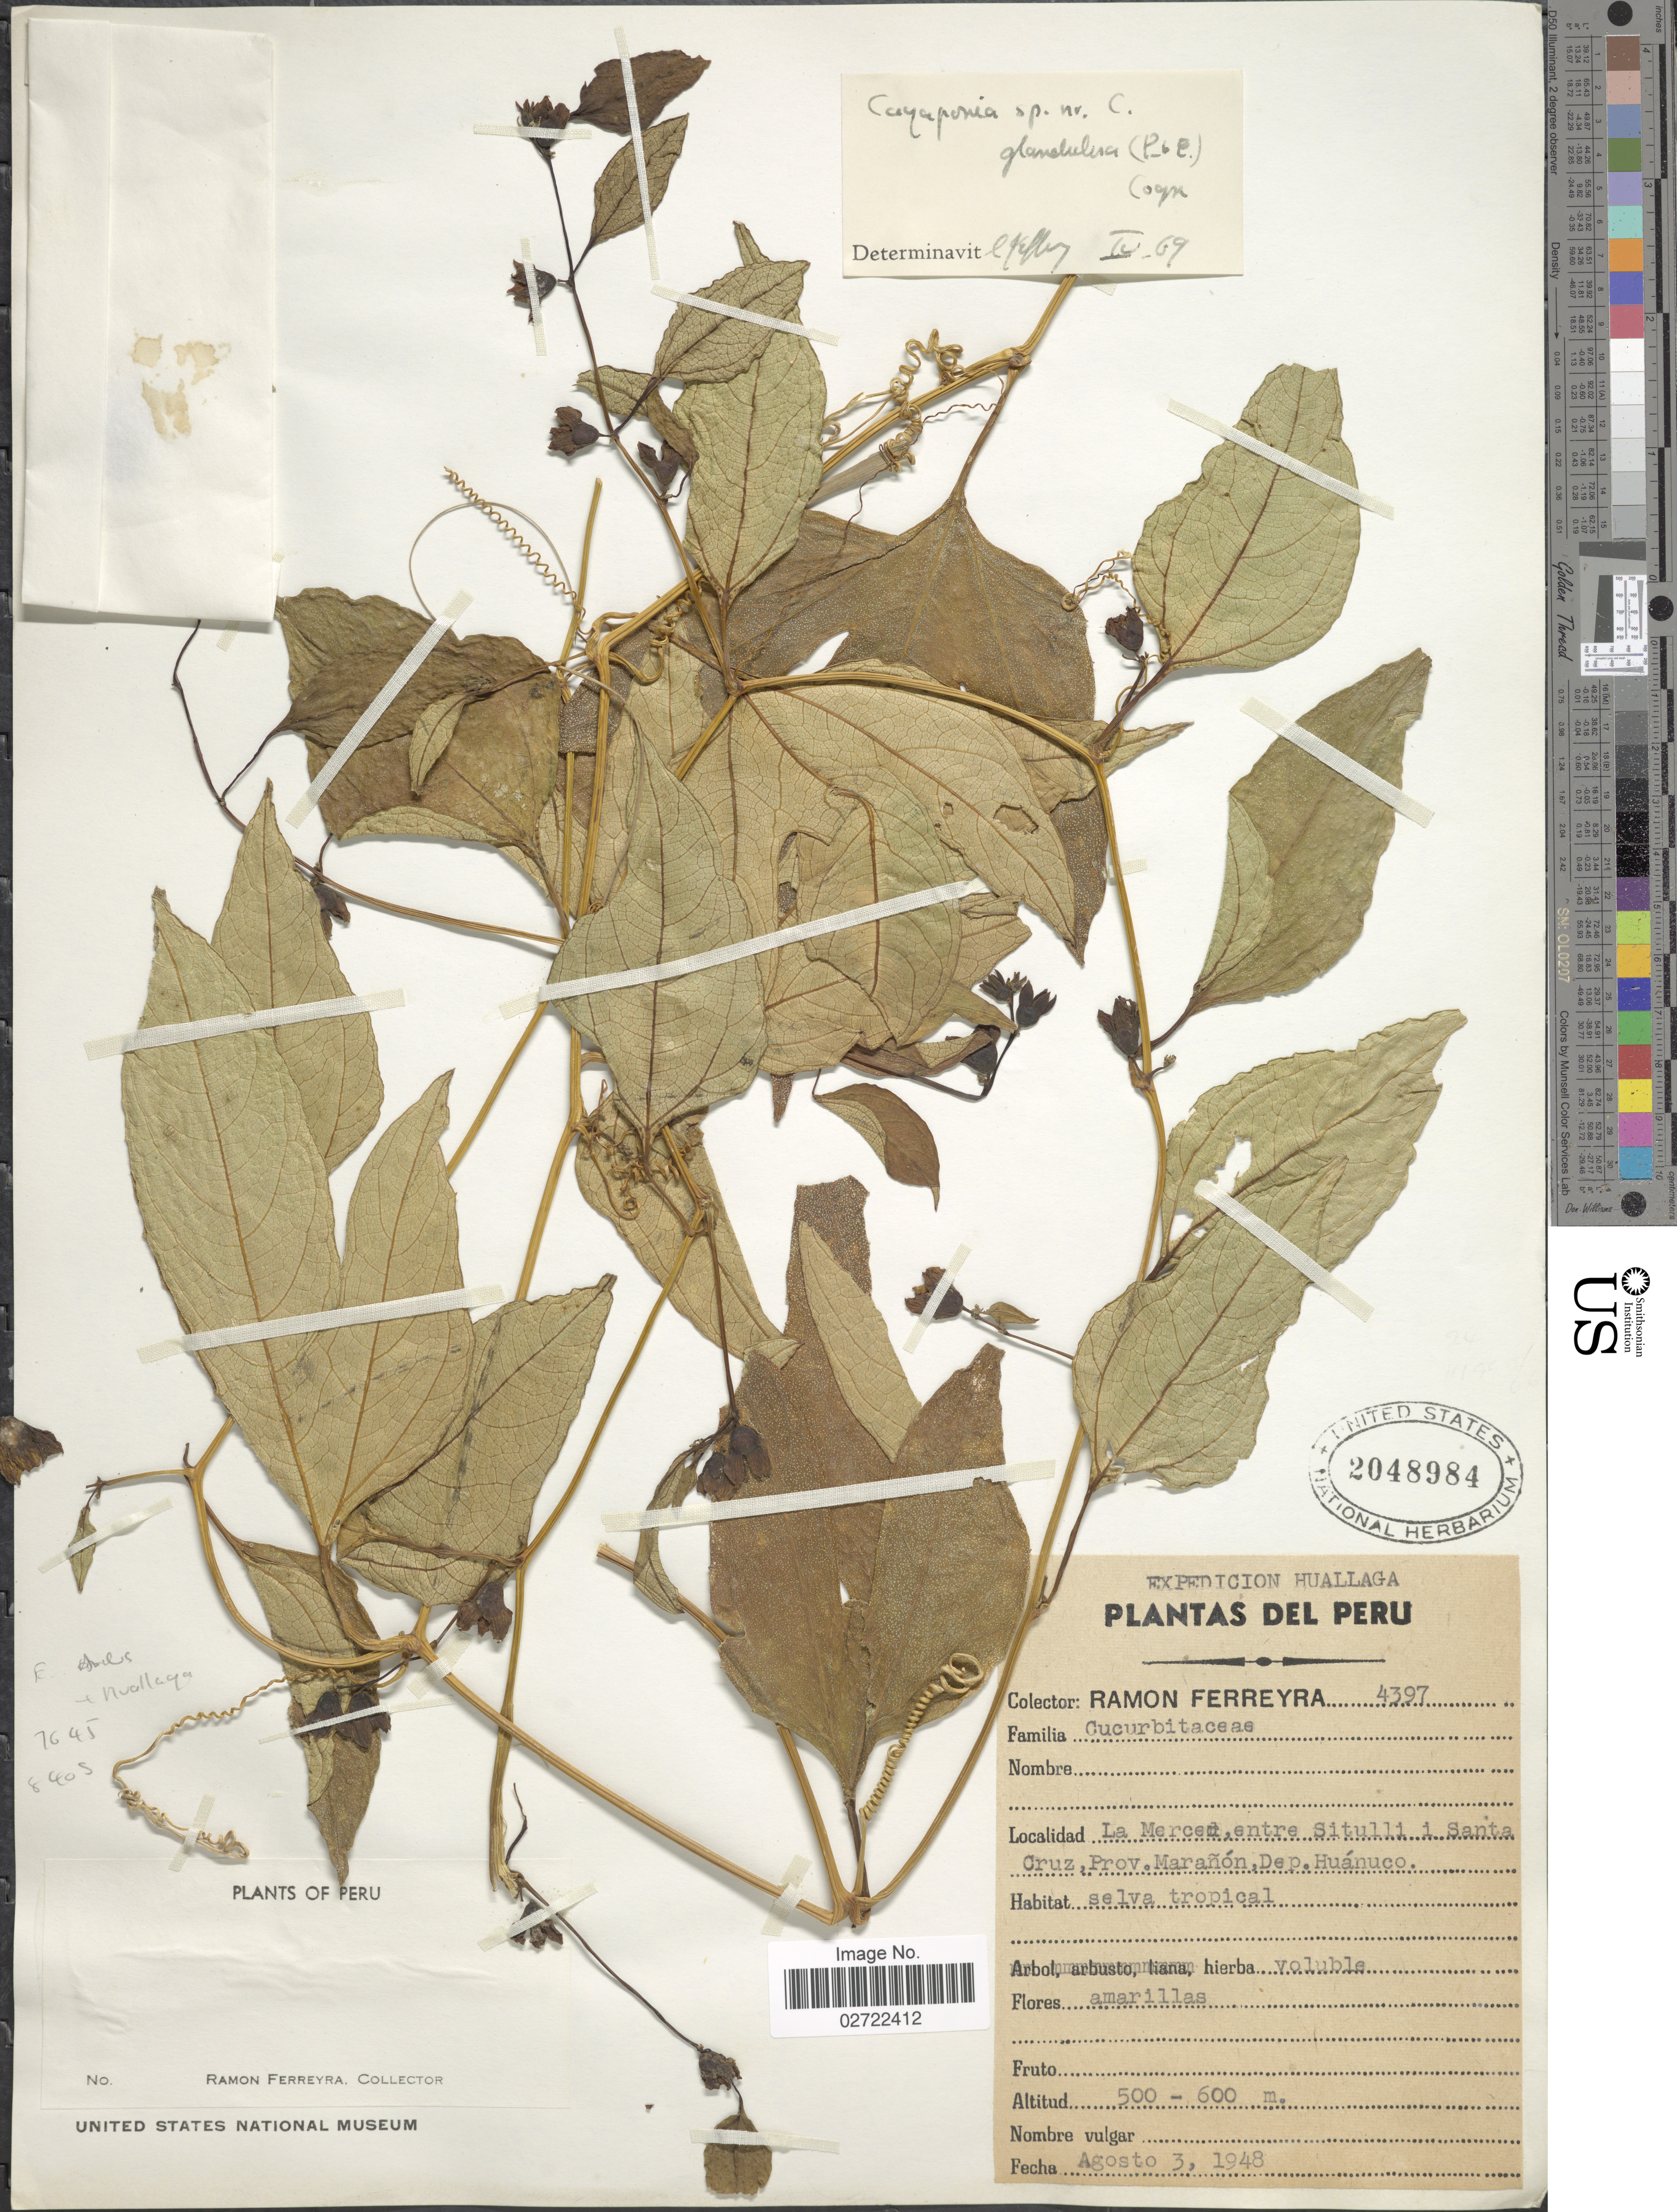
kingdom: Plantae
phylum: Tracheophyta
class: Magnoliopsida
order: Cucurbitales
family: Cucurbitaceae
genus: Cayaponia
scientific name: Cayaponia glandulosa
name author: (Poepp. & Endl.) Cogn.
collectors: R. A. Ferreyra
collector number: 4397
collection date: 1948-08-03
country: Peru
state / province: Huánuco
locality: La merced, entre Situlli i Santa Cruz, Prov. Marañón, Dep. Huánuco.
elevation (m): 500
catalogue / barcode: US 2048984